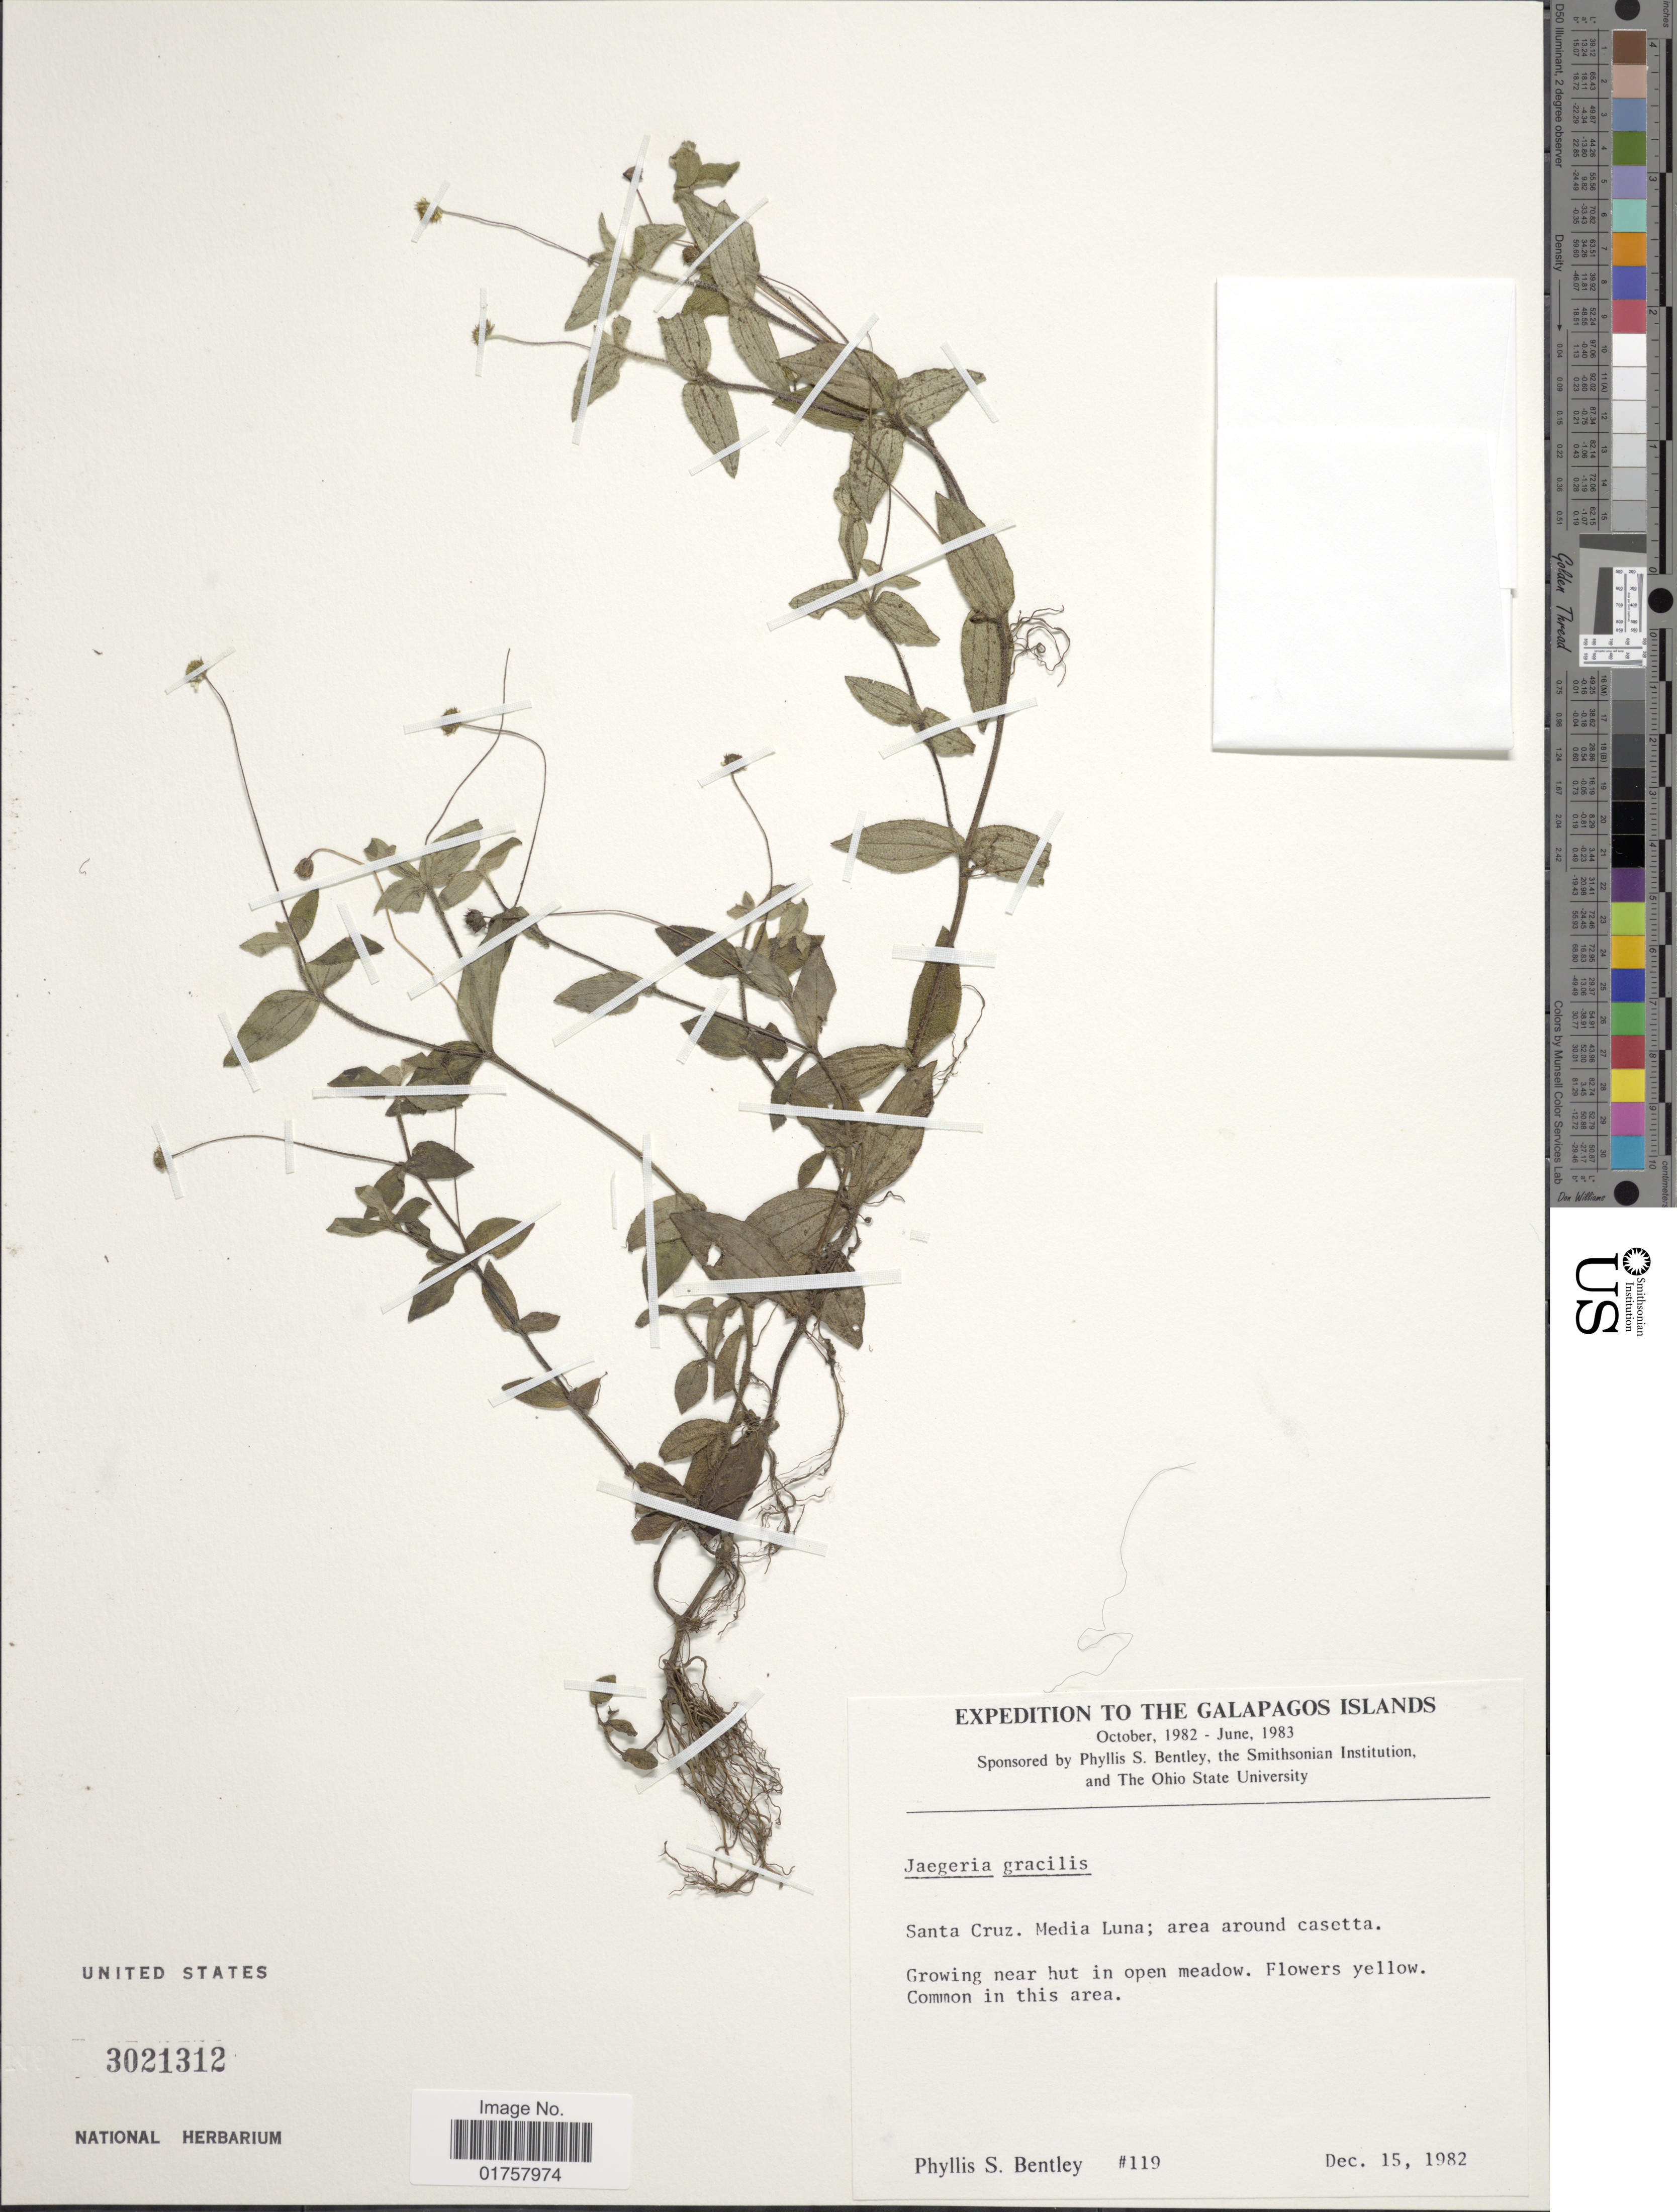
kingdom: Plantae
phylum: Tracheophyta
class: Magnoliopsida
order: Asterales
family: Asteraceae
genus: Jaegeria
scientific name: Jaegeria gracilis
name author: Hook. f.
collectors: P. S. Bentley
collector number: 119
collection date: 1982-12-15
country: Ecuador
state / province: Colón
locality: Galapagos Islands, Santa Cruz. Media Luna; area around casetta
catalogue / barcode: US 3021312